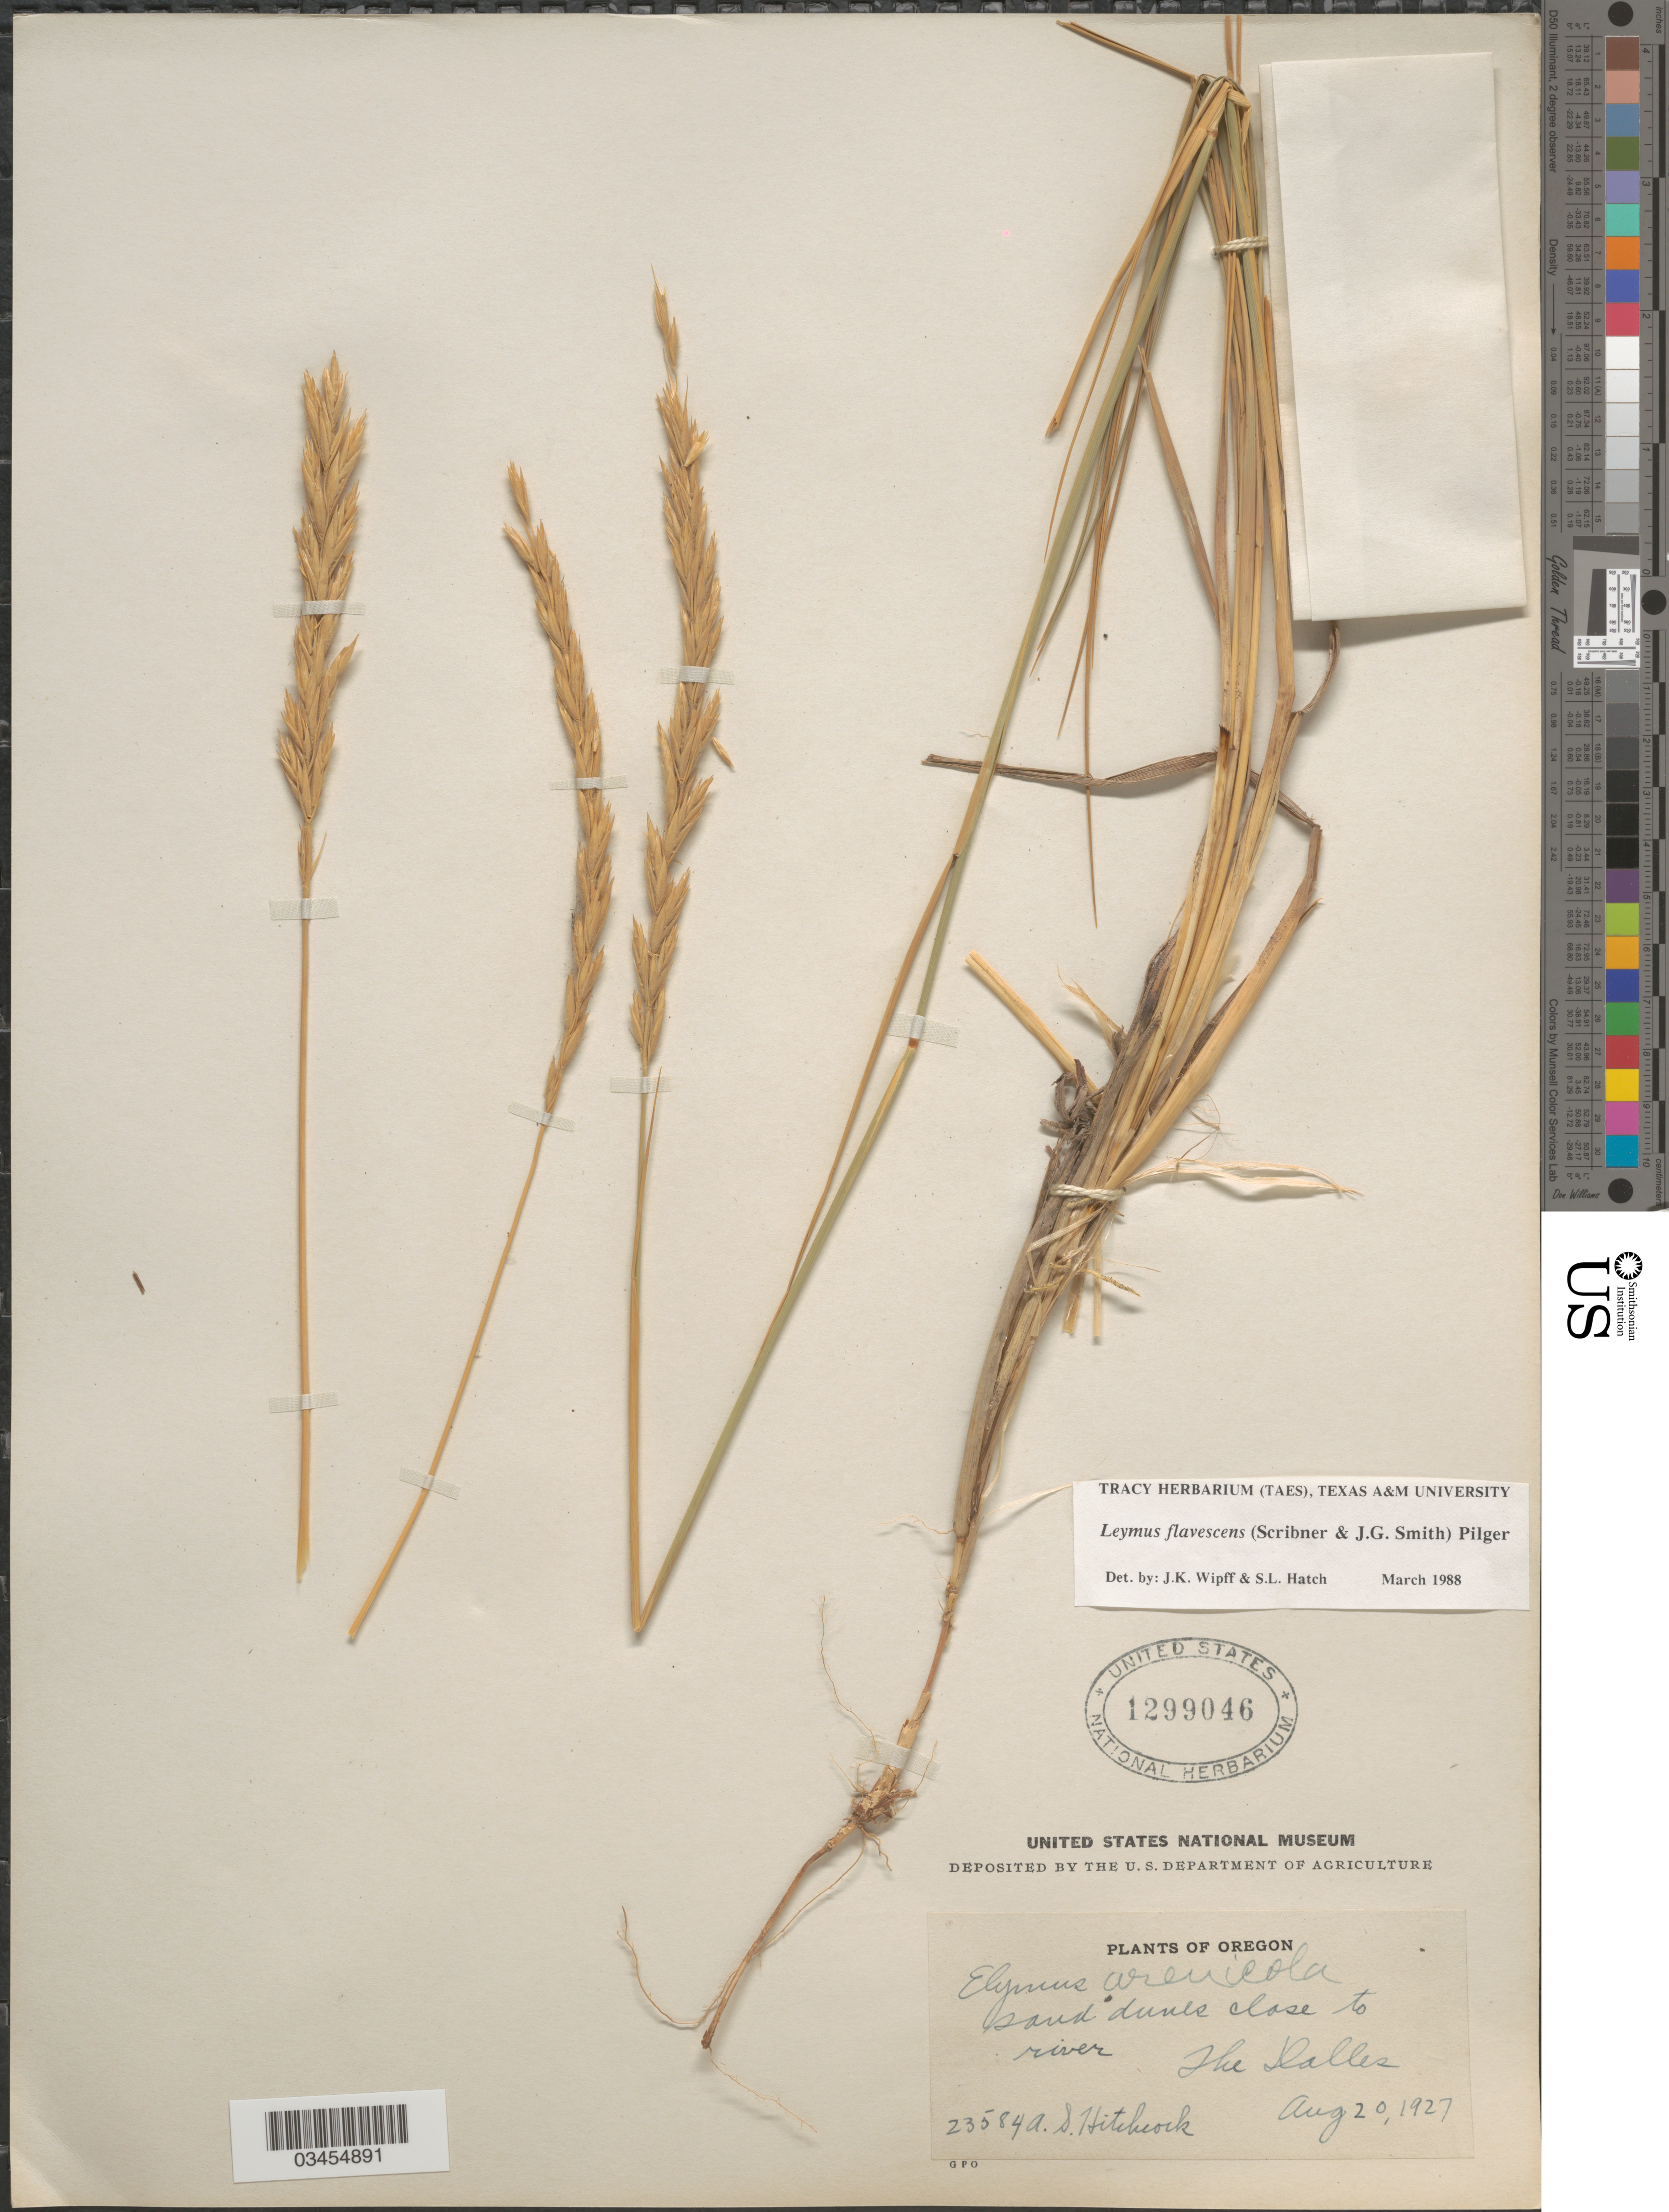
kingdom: Plantae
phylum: Tracheophyta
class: Liliopsida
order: Poales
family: Poaceae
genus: Leymus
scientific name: Leymus flavescens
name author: (Scribn. & J.G. Sm.) Pilg.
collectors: A. S. Hitchcock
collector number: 23584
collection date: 1927-08-20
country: United States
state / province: Oregon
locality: Sand dunes close to river. The Dalles.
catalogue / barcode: US 1299046